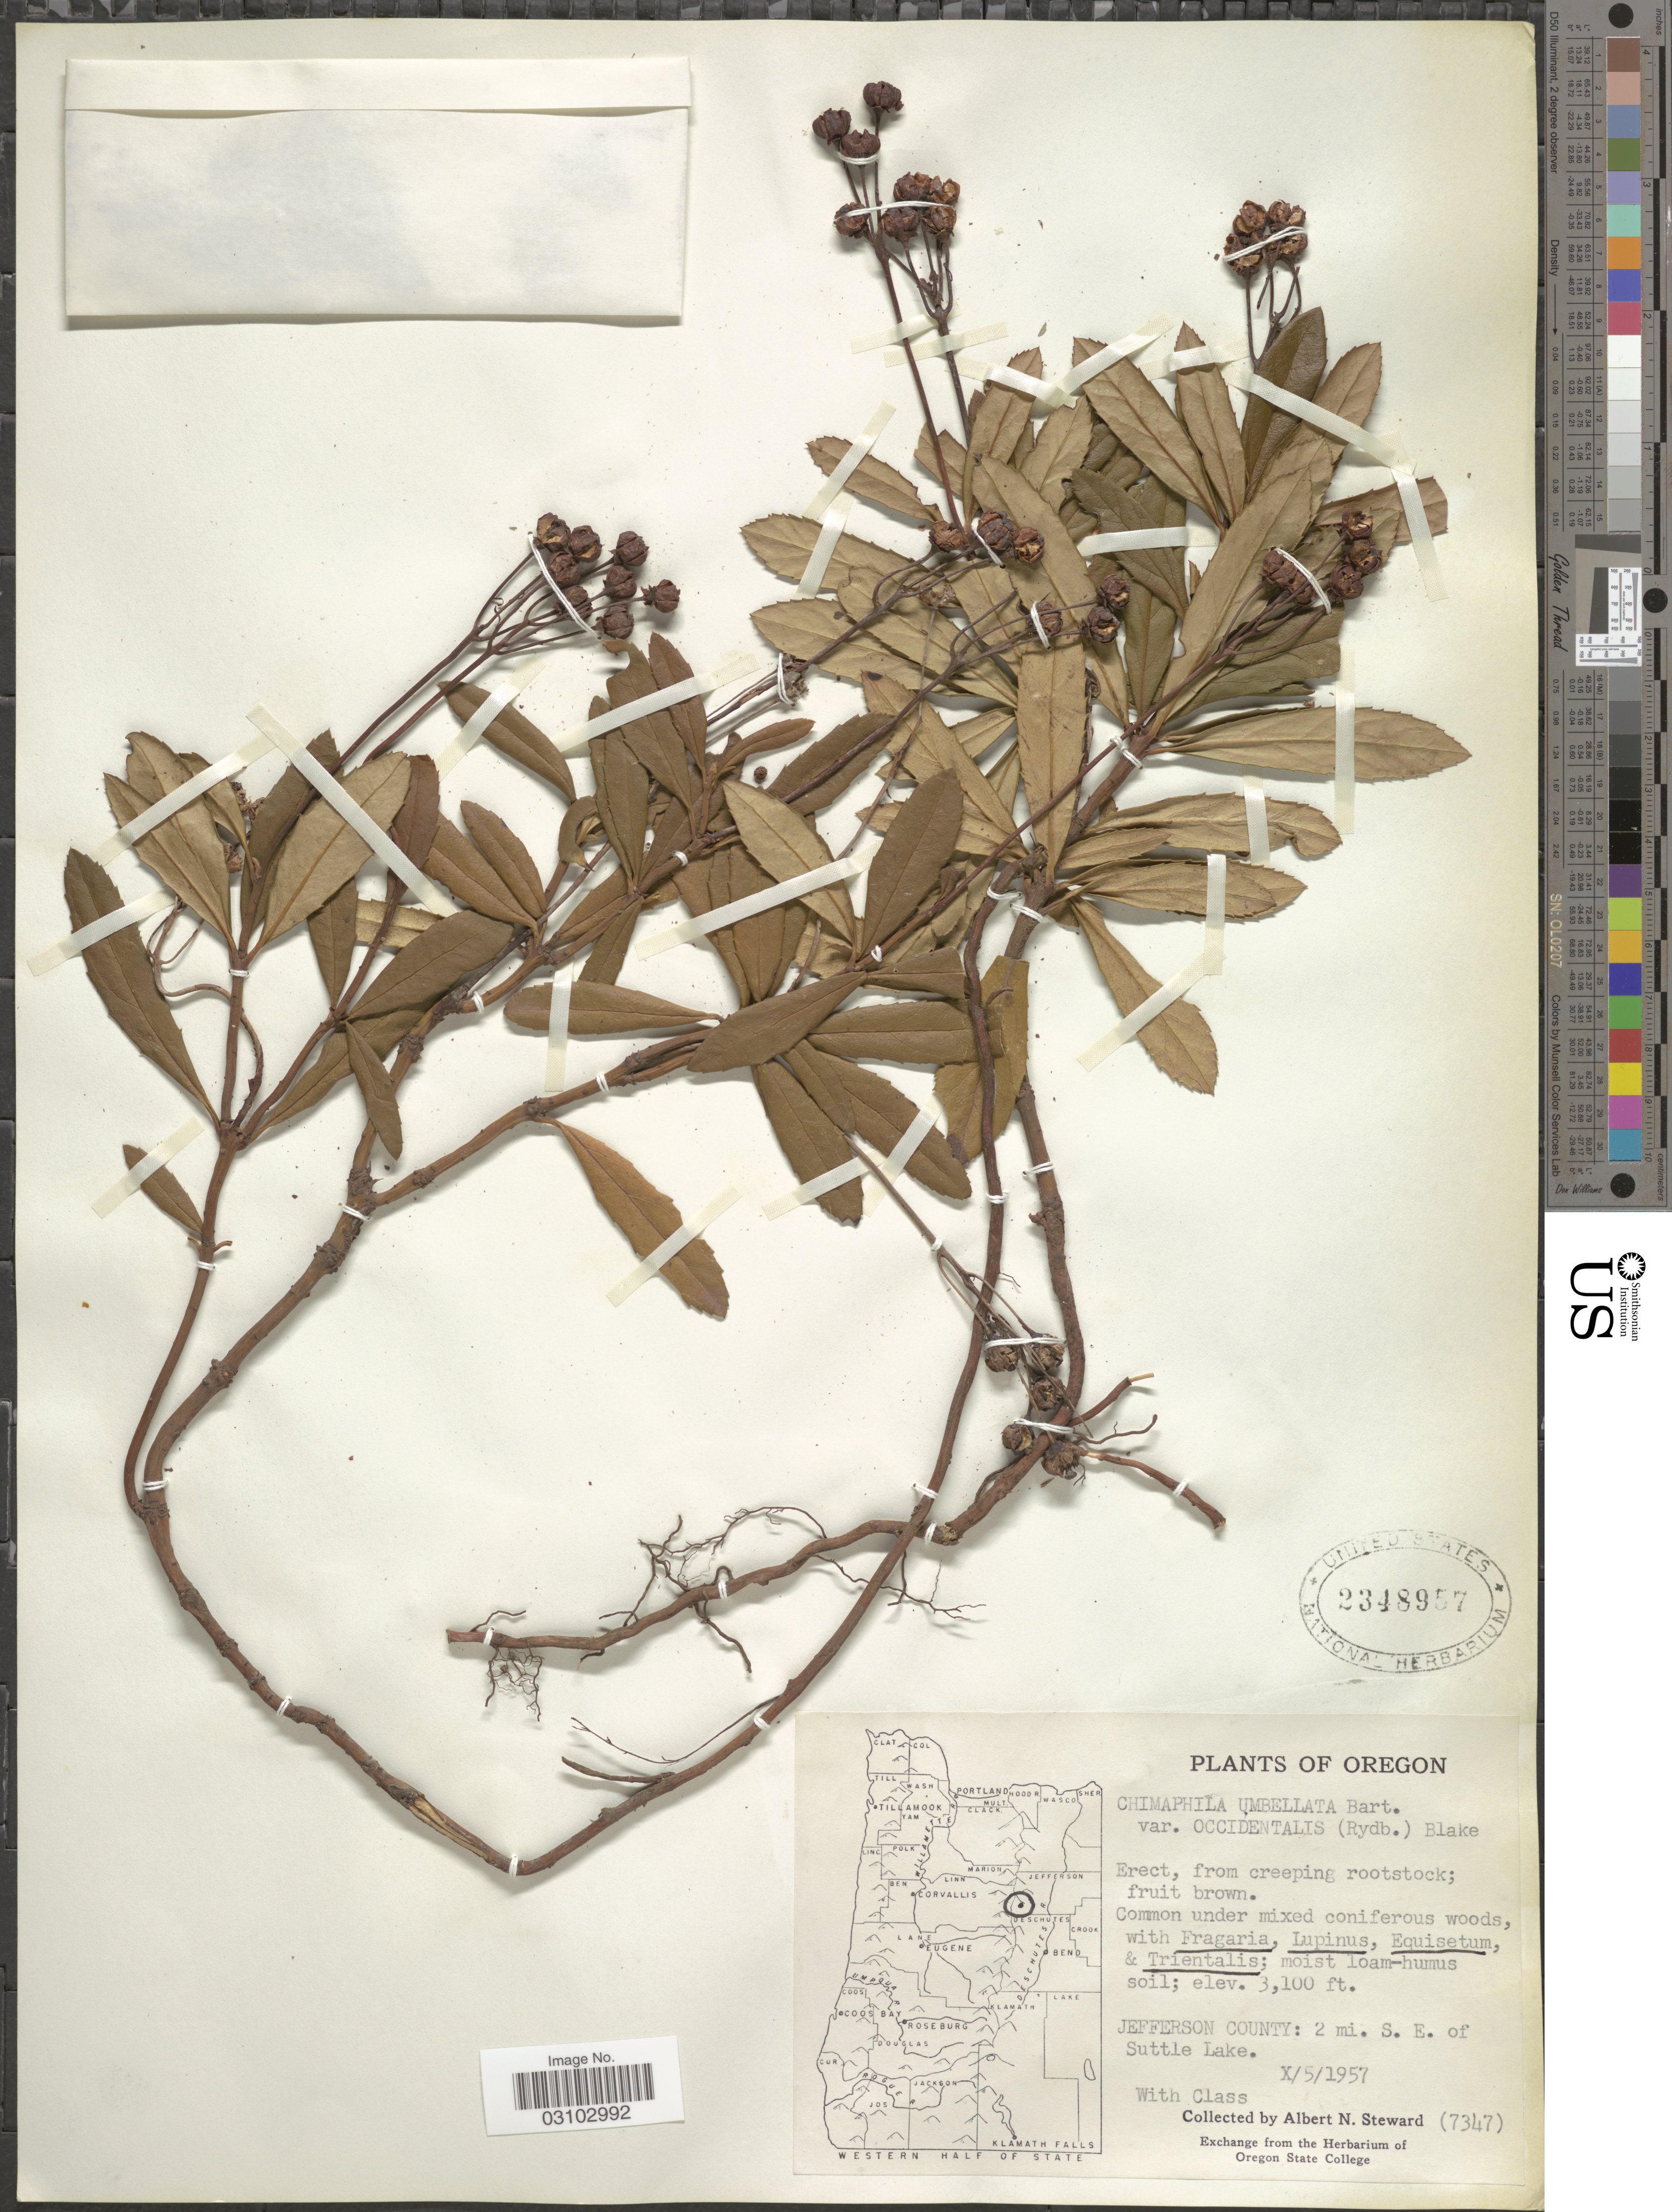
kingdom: Plantae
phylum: Tracheophyta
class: Magnoliopsida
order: Ericales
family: Ericaceae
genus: Chimaphila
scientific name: Chimaphila umbellata subsp. occidentalis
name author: (Rydb.) Hultén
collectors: A. N. Steward & Class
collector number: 7347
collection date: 1957-10-05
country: United States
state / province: Oregon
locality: Jefferson County: 2 mi. S.E. of Suttle Lake.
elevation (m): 945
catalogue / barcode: US 2348957